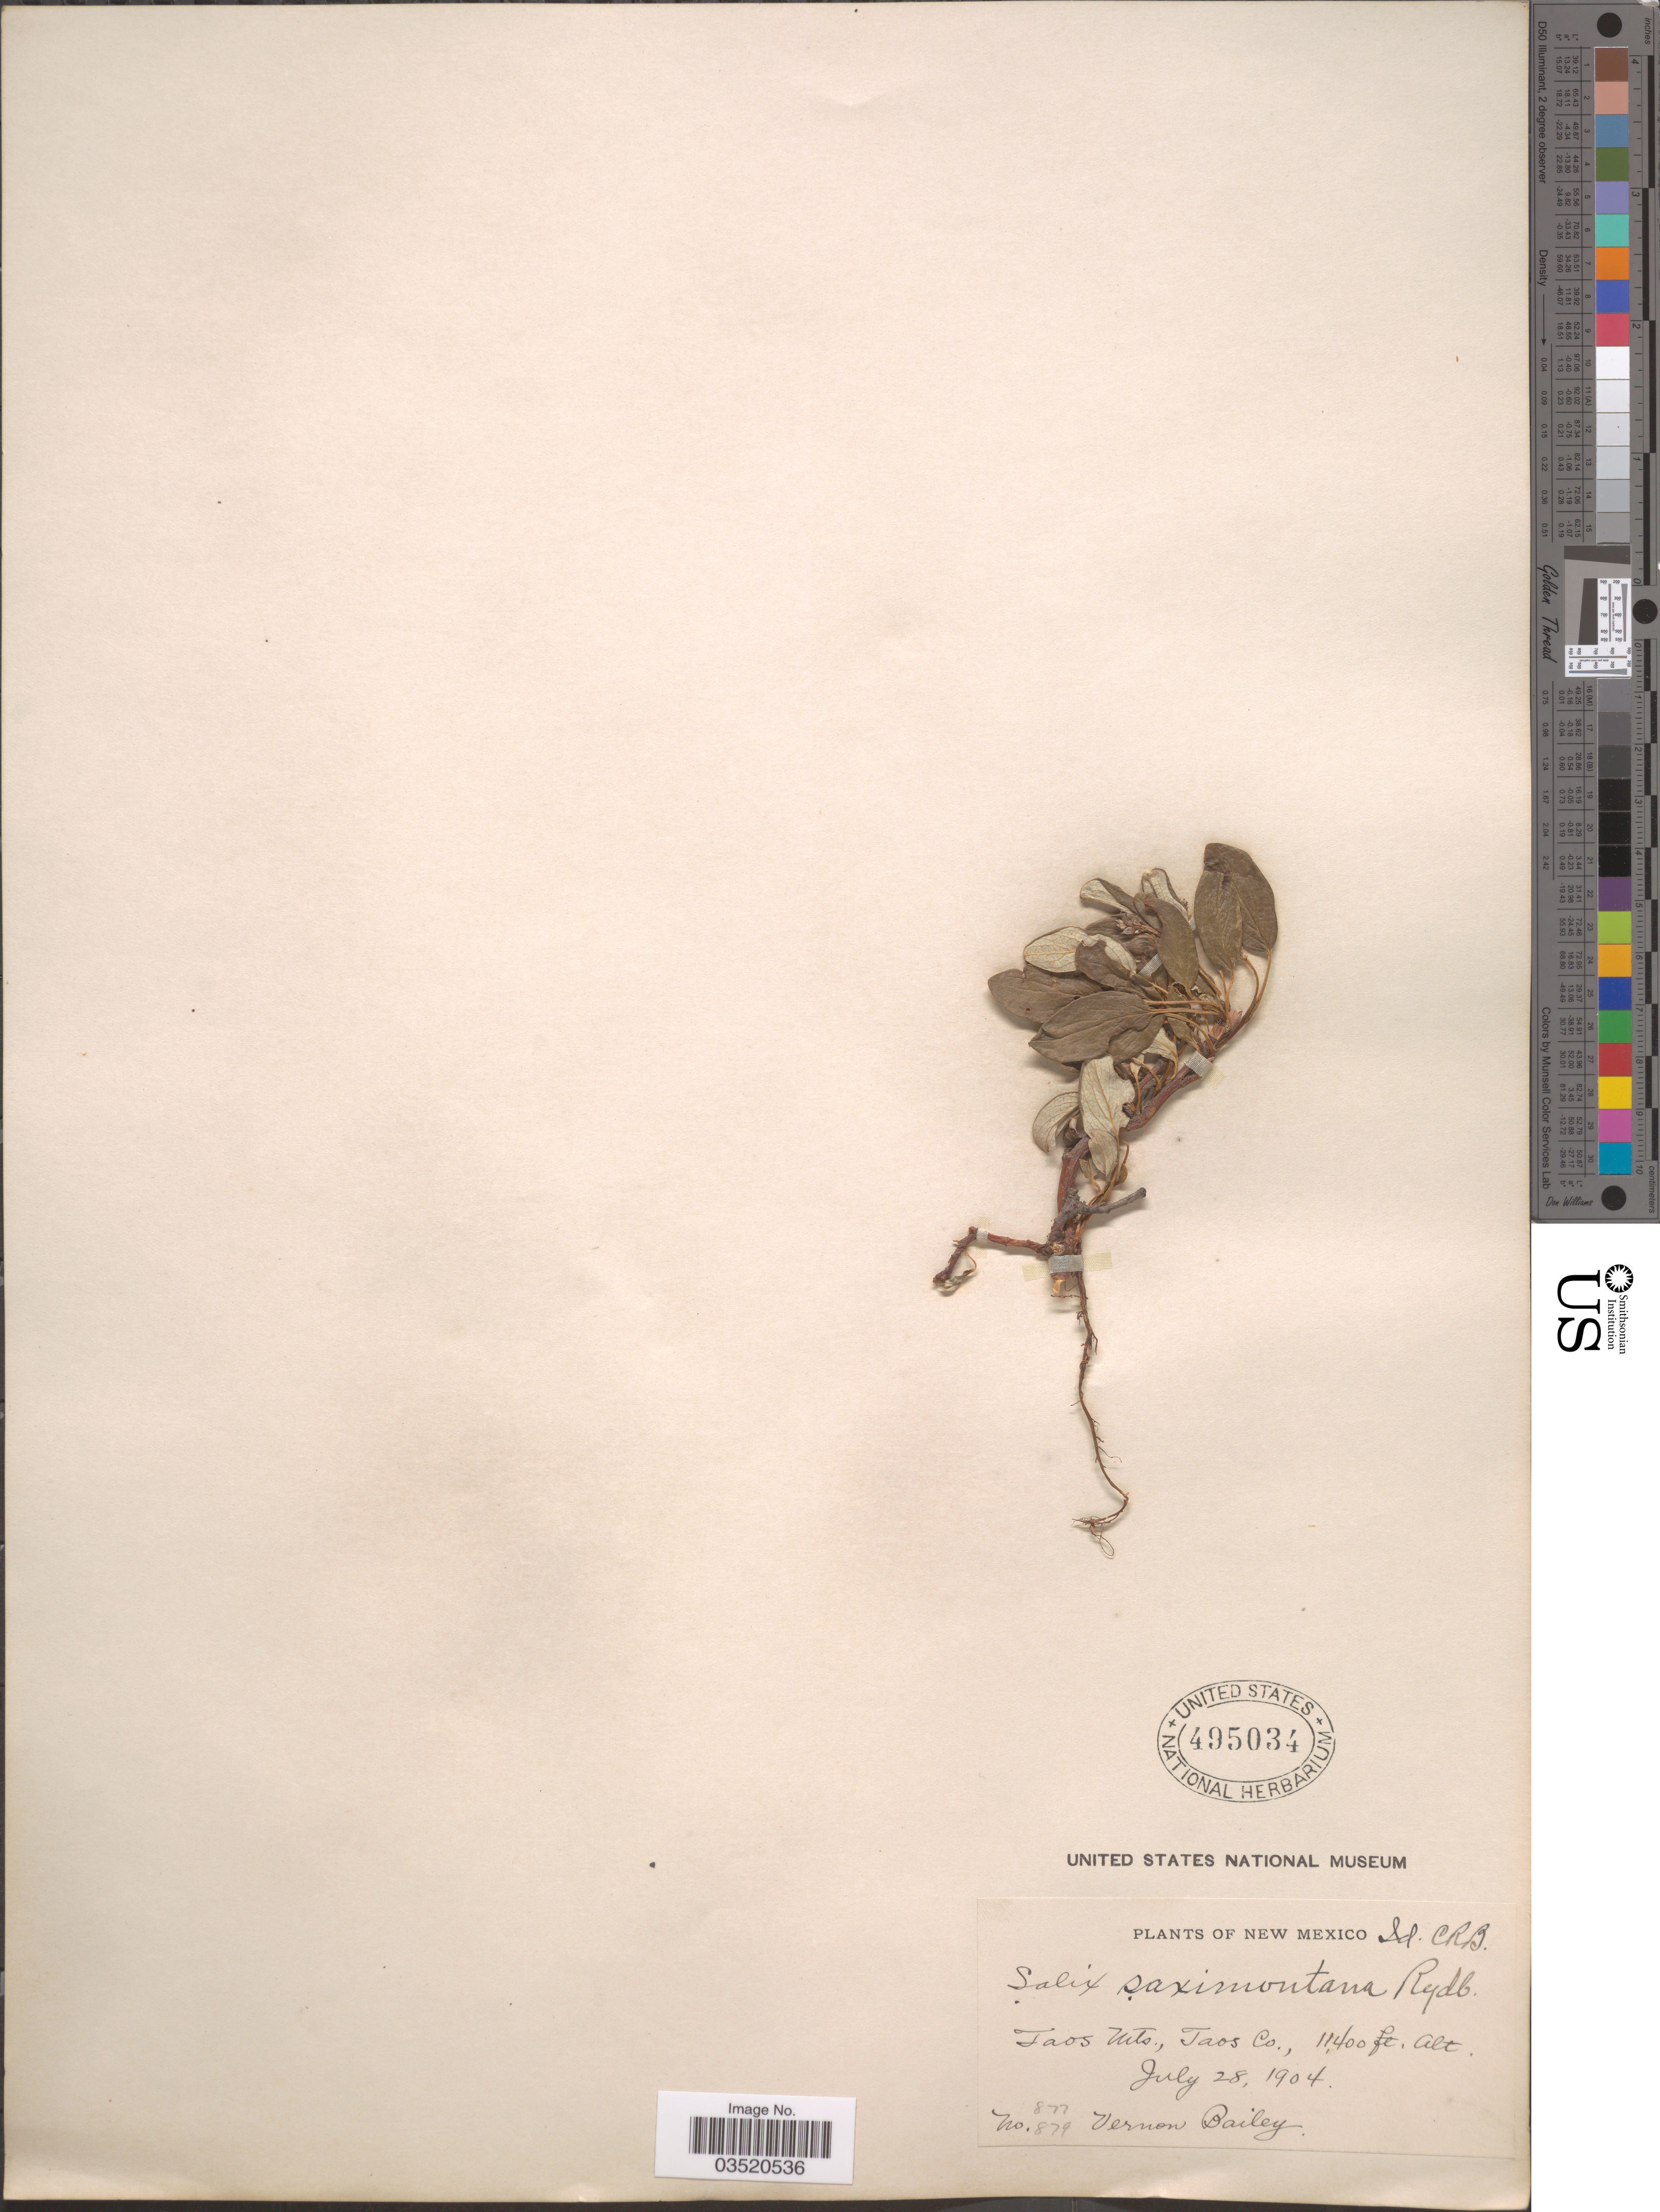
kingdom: Plantae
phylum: Tracheophyta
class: Magnoliopsida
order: Malpighiales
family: Salicaceae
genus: Salix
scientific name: Salix saximontana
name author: Rydb.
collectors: V. O. Bailey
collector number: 877/879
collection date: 1904-07-28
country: United States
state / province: New Mexico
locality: Taos Mts., Taos Co.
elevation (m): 3475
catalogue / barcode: US 495034